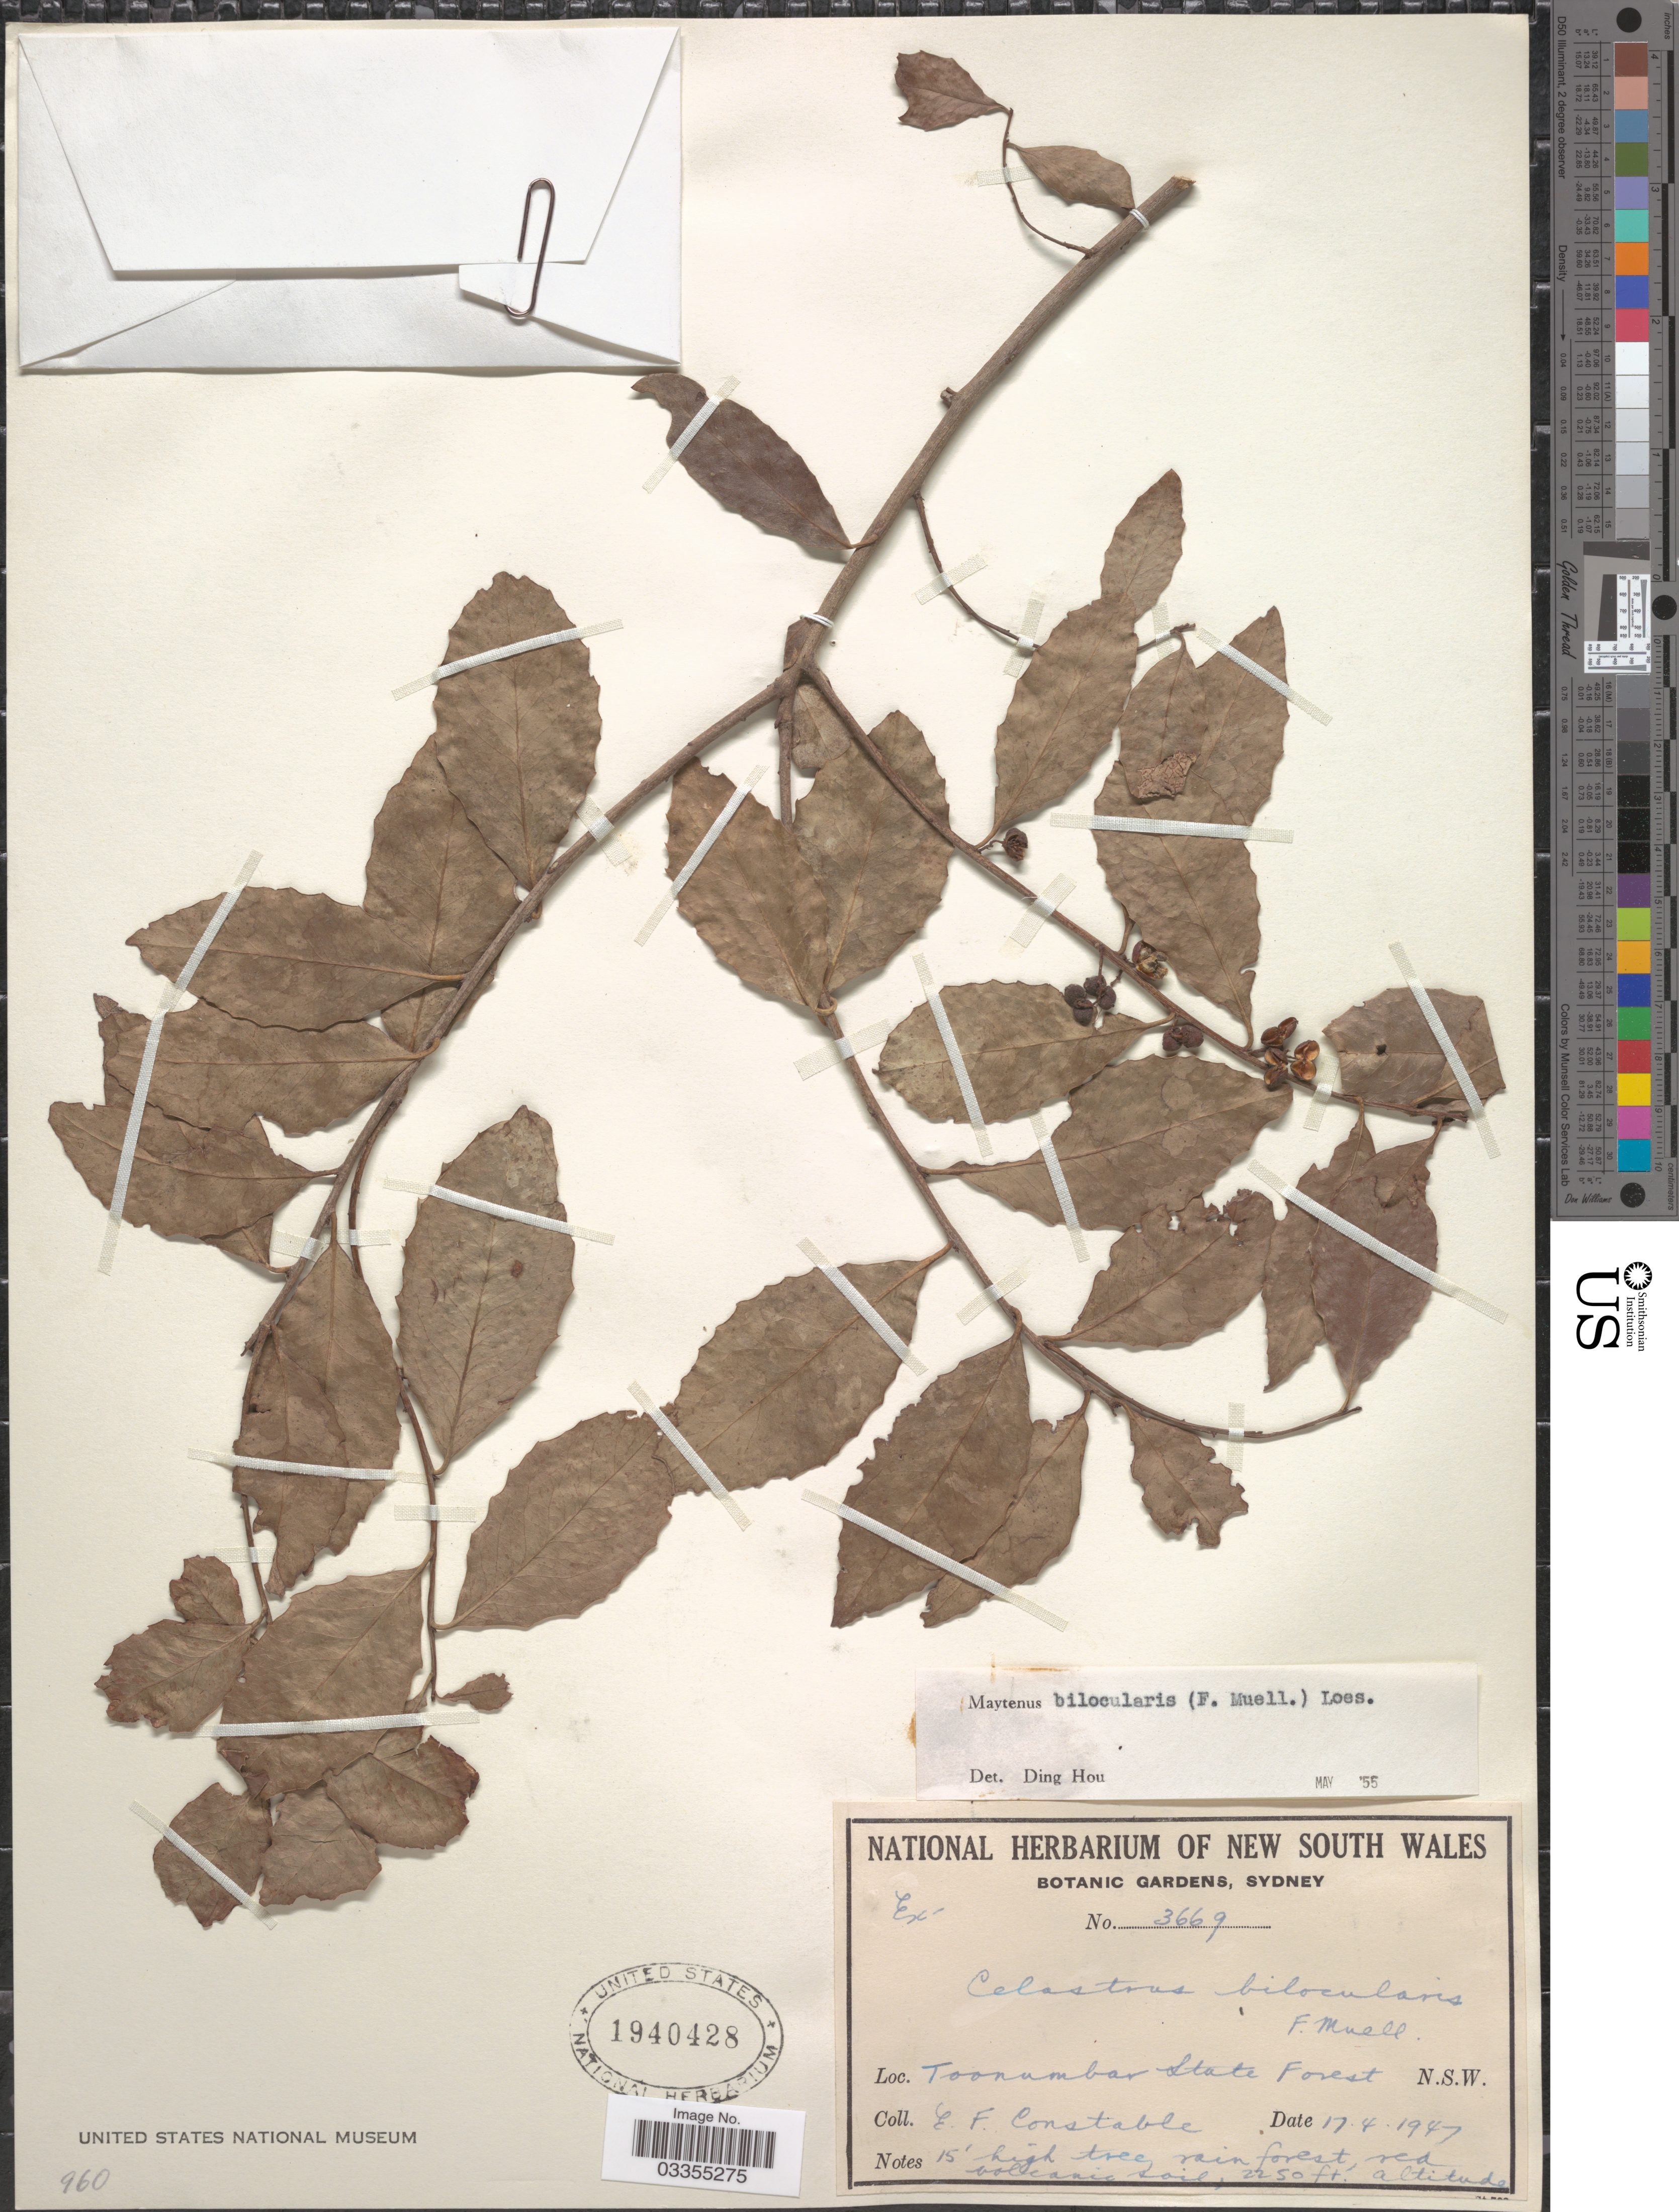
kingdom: Plantae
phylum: Tracheophyta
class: Magnoliopsida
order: Celastrales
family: Celastraceae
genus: Denhamia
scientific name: Denhamia bilocularis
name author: (F. Muell.) Simmons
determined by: Strong, Mark T., (BOT), Smithsonian Institution - National Museum of Natural History (UNITED STATES)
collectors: E. F. Constable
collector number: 3669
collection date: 1947-04-17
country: Australia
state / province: New South Wales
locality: Toonumbar State Forest.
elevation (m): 686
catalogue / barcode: US 1940428